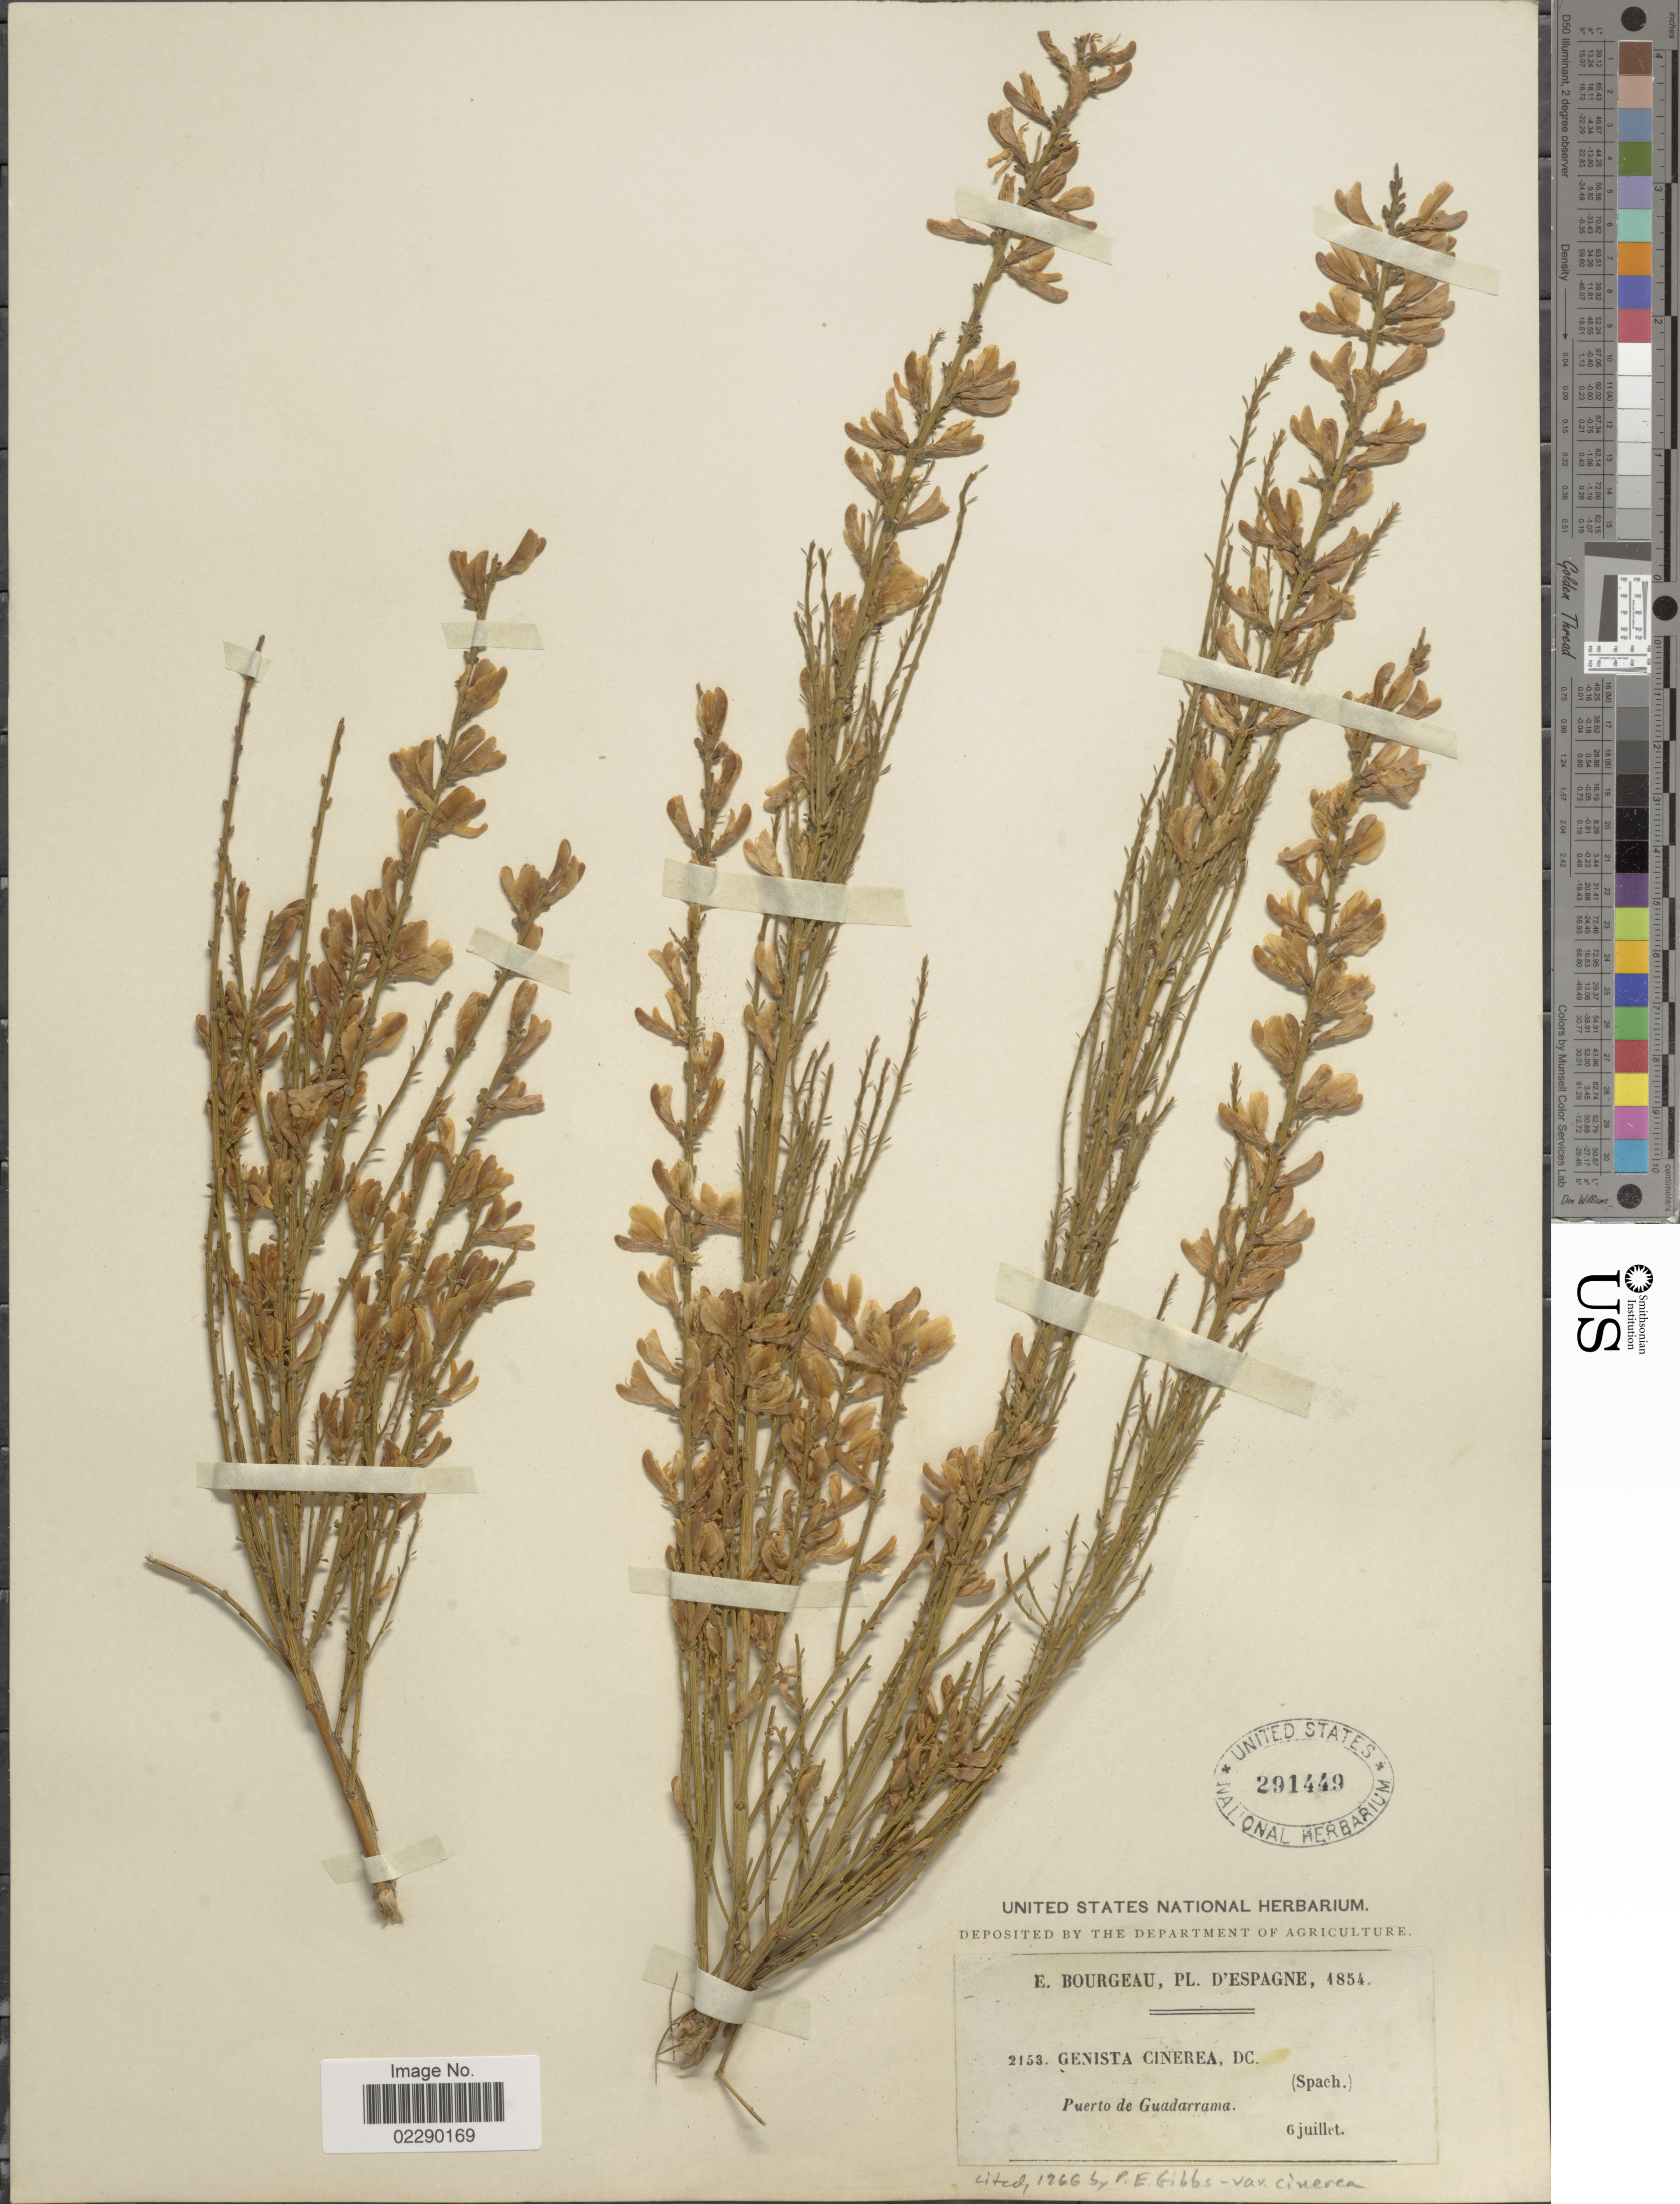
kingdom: Plantae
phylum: Tracheophyta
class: Magnoliopsida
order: Fabales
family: Fabaceae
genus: Genista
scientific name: Genista cinerea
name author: (Vill.) DC.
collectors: E. Bourgeau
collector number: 2153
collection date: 1854-07-06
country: Spain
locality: D'Espagne. Puerto de Guadarrama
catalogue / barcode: US 291449